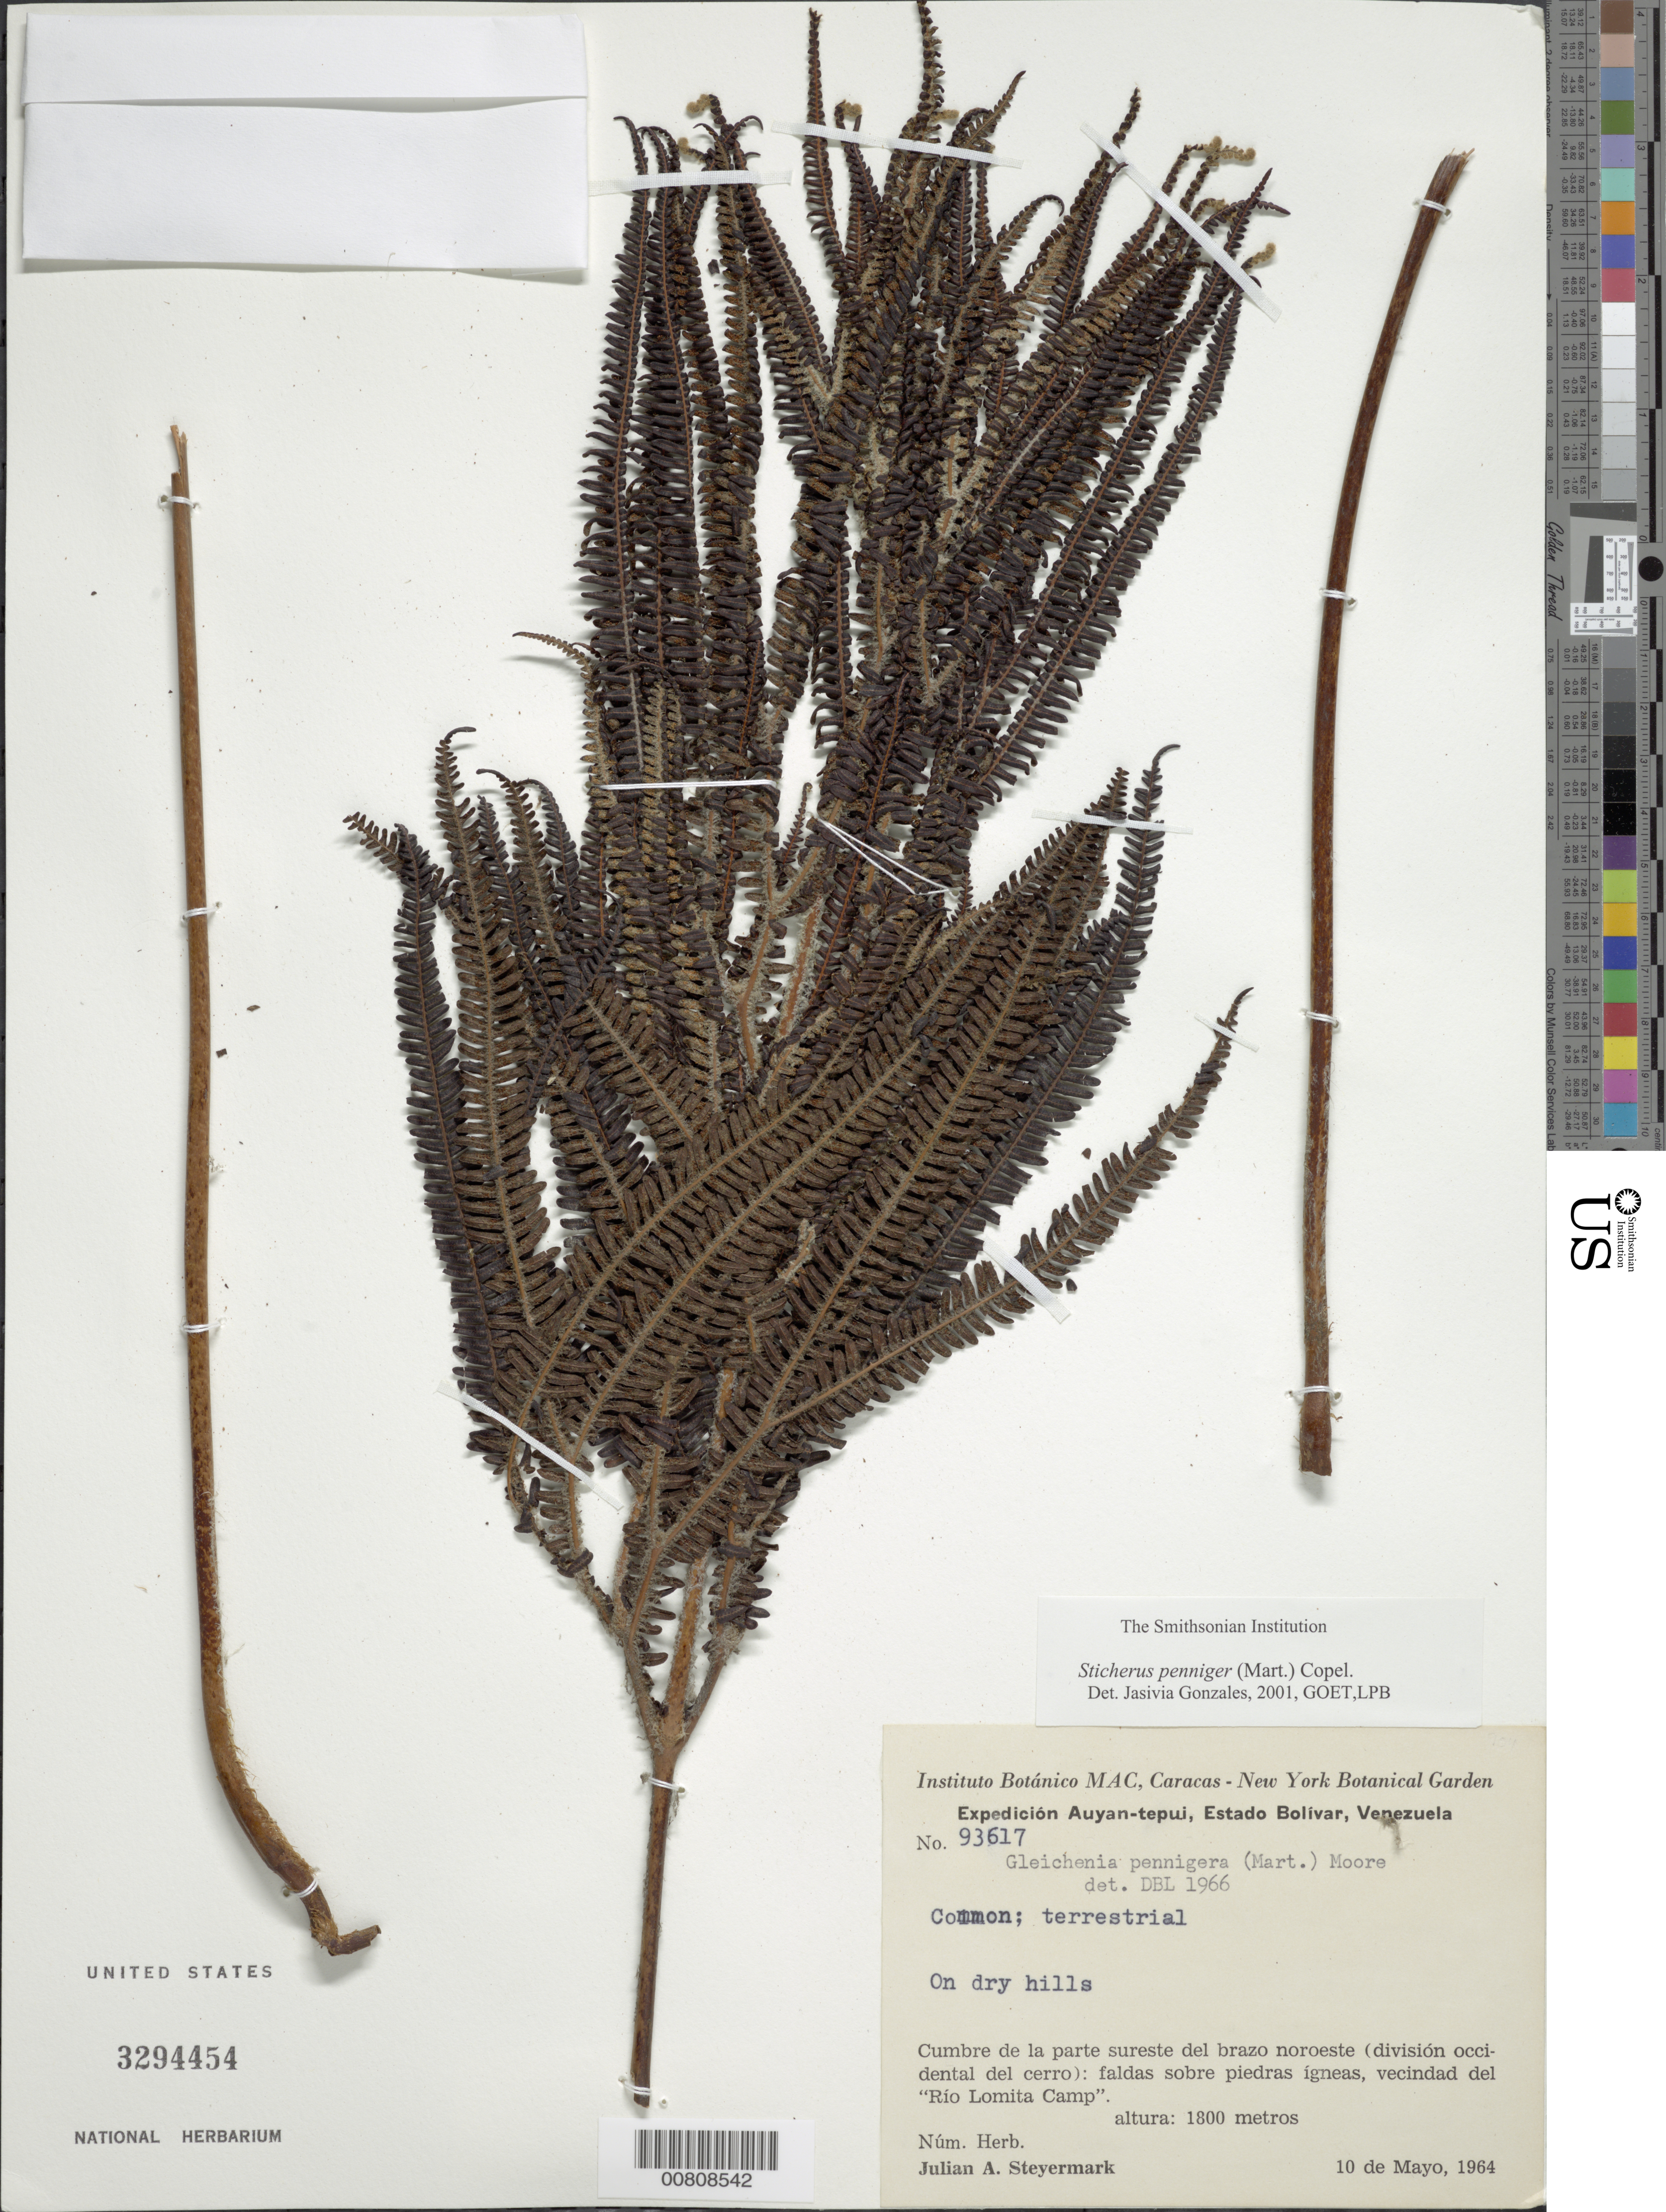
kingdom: Plantae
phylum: Tracheophyta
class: Polypodiopsida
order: Gleicheniales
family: Gleicheniaceae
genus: Sticherus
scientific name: Sticherus pruinosus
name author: (Mart.) Ching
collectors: J. Steyermark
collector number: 93617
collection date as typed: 10-May-64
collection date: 1964-05-10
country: Venezuela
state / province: Bolívar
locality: Auyan-tepuí, Río Lomita Camp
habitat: Faldas sobre piedras igneas; dry hills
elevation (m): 1800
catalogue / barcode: US 3294454